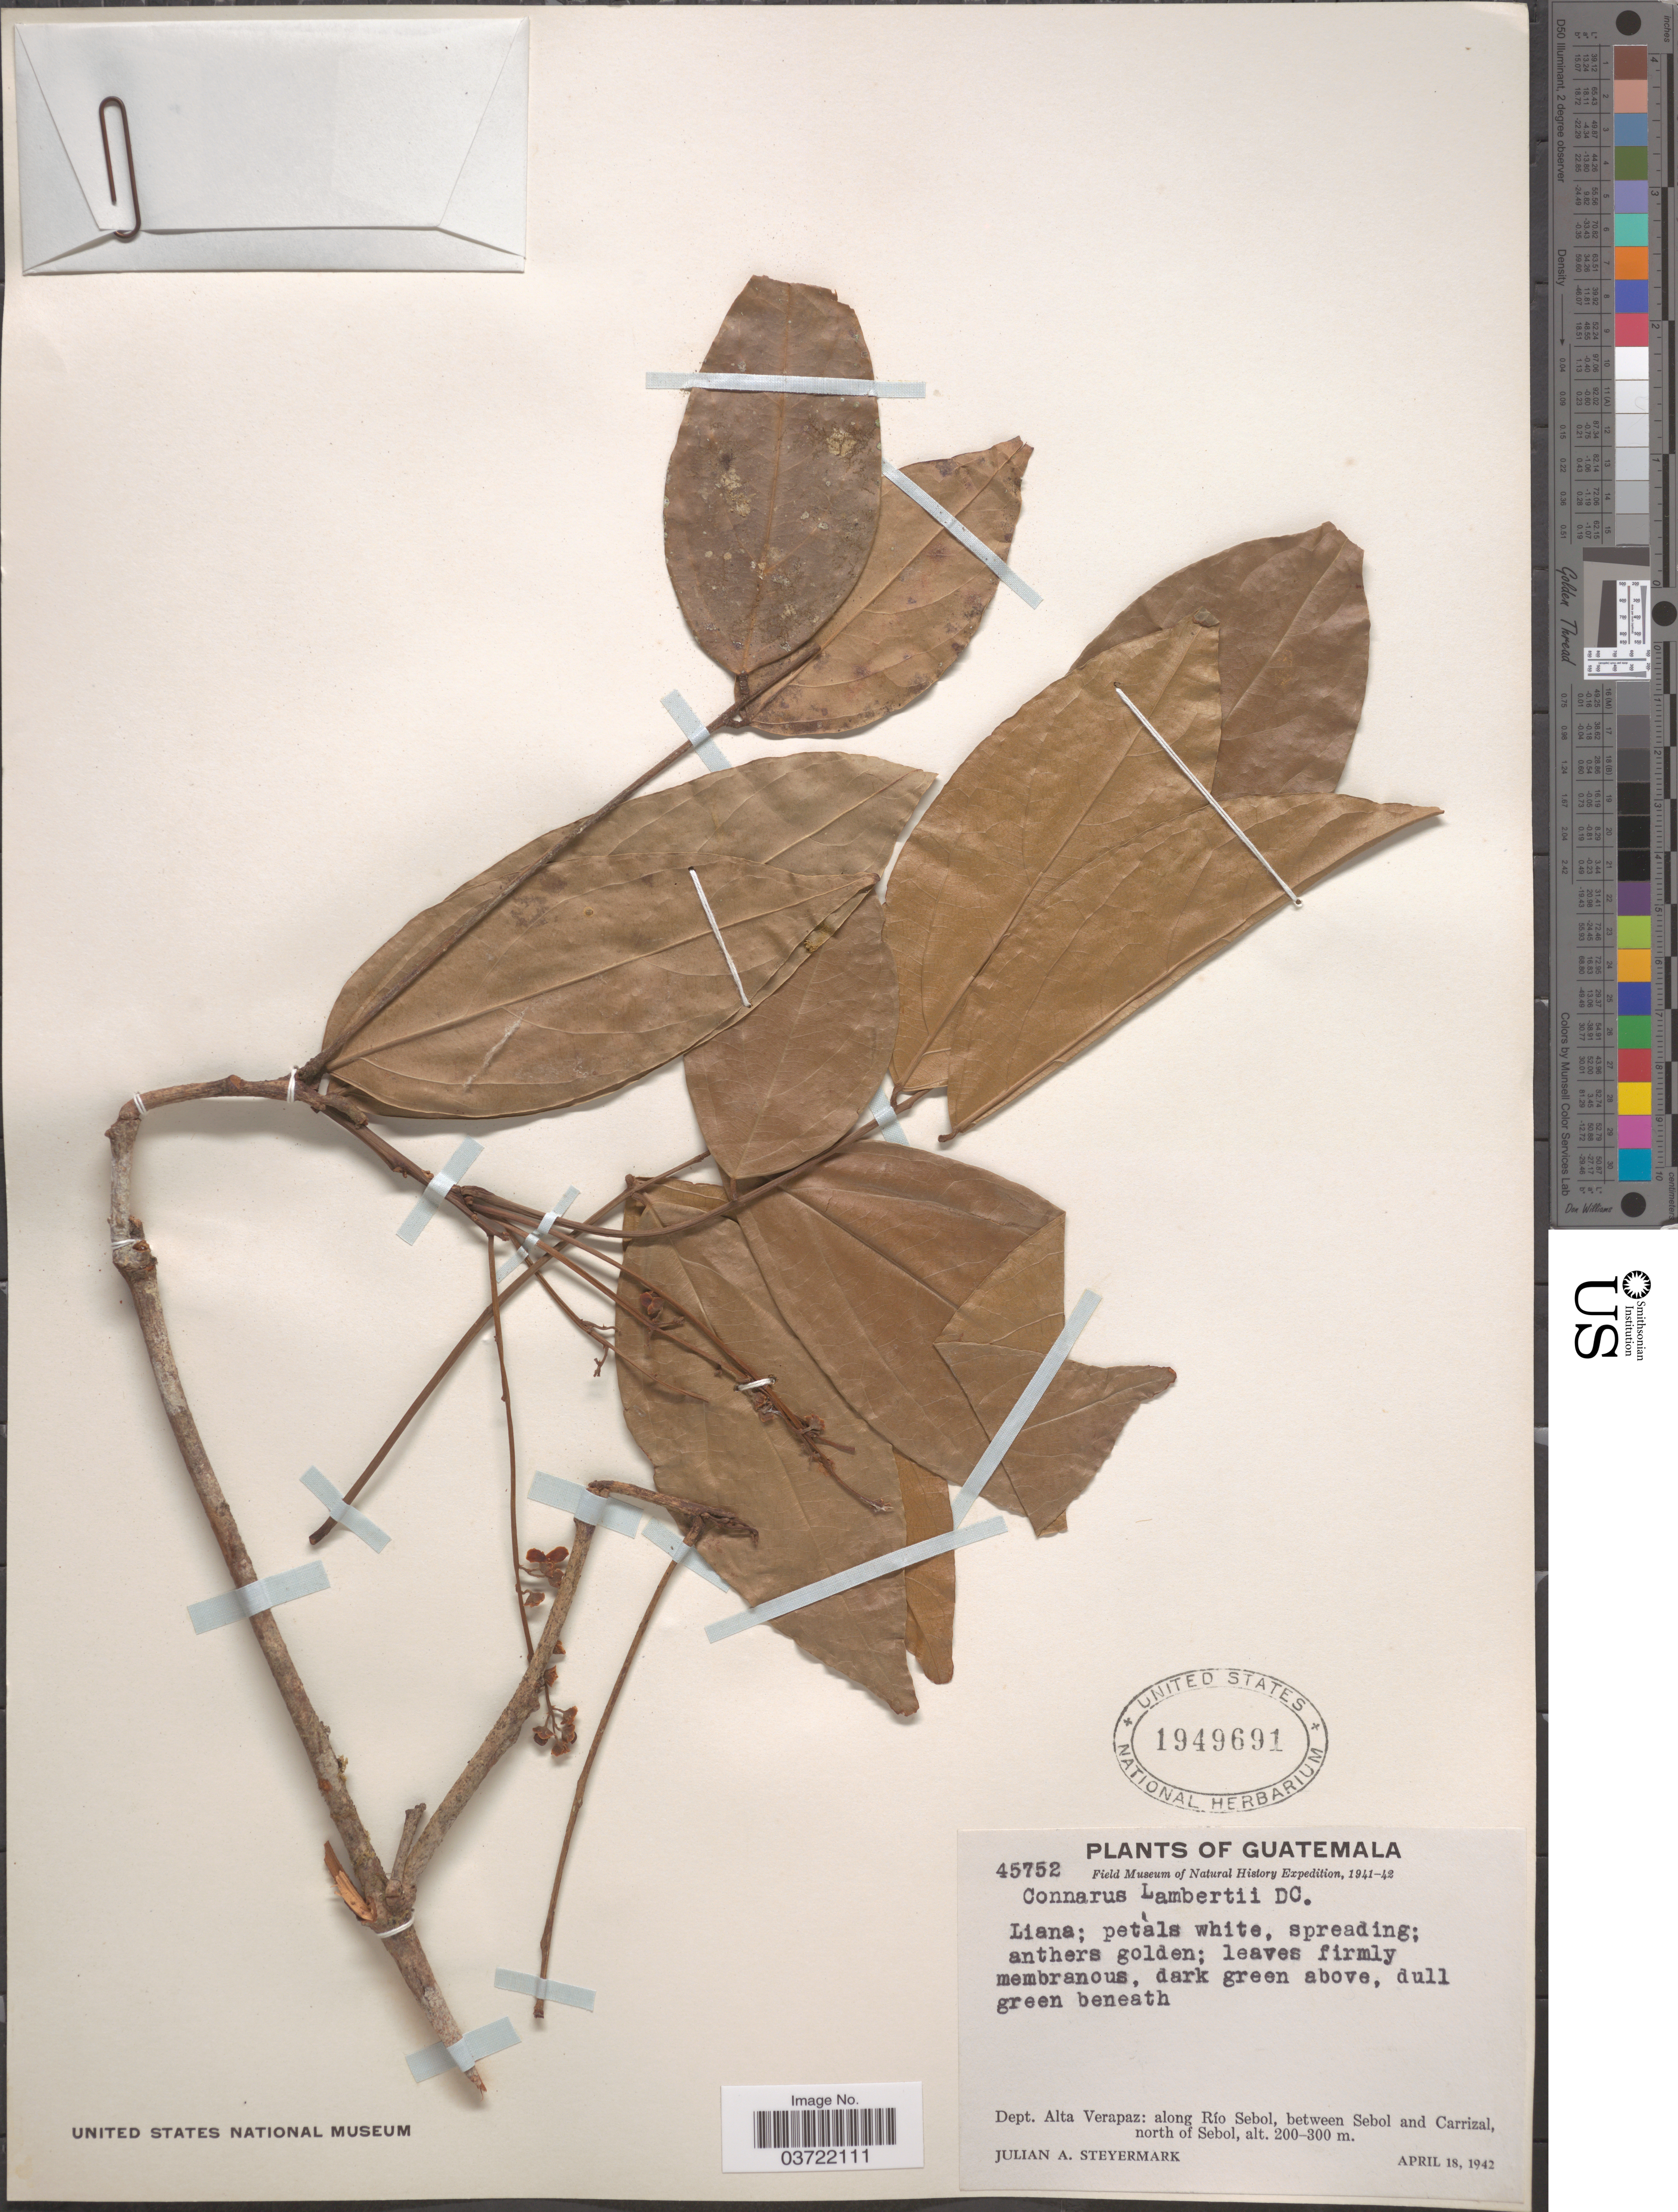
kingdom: Plantae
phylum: Tracheophyta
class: Magnoliopsida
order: Oxalidales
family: Connaraceae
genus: Connarus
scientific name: Connarus lambertii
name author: (DC.) Sagot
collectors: J. Steyermark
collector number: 45752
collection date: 1942-04-18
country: Guatemala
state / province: Alta Verapaz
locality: Dept. Alta Verapaz: along Río Sebol, between Sebol and Carrizal, north of Sebol.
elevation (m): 200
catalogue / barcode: US 1949691